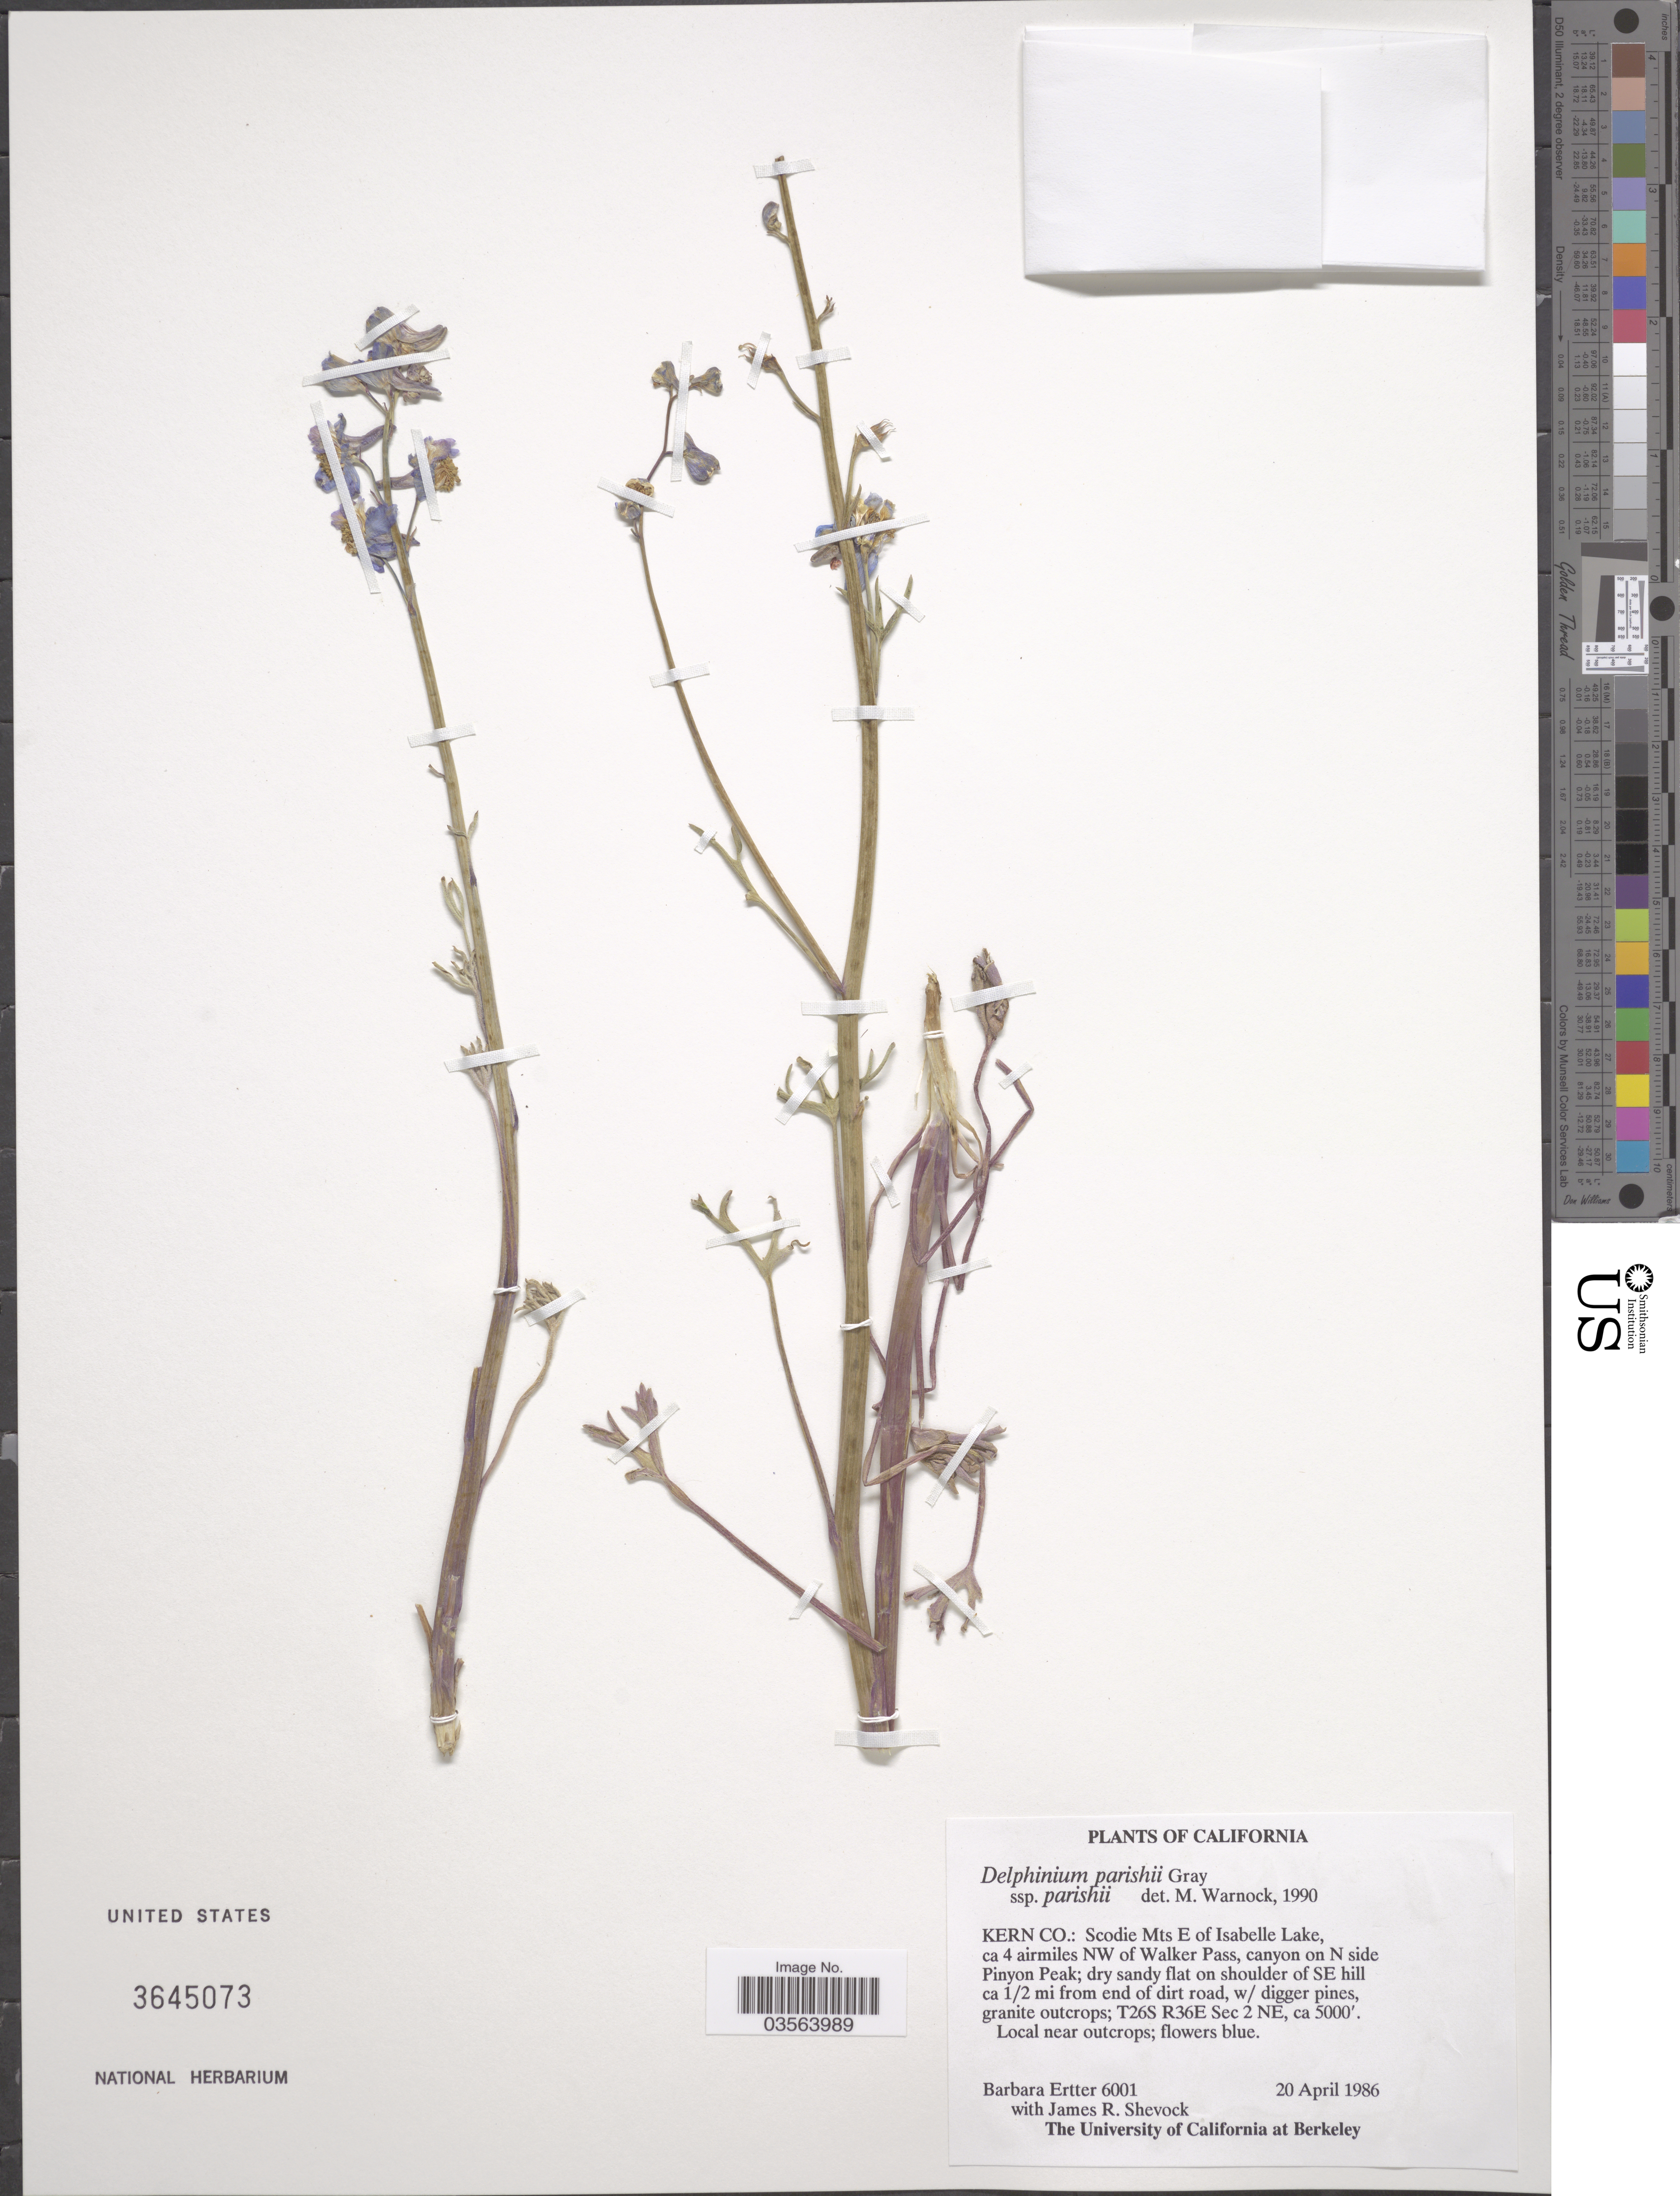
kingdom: Plantae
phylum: Tracheophyta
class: Magnoliopsida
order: Ranunculales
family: Ranunculaceae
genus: Delphinium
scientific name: Delphinium parishii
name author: A. Gray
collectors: B. Ertter & J. R. Shevock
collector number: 6001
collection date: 1986-04-20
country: United States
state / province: California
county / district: Kern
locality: Kern Co.: Scodie Mts E of Isabelle Lake, ca 4 airmiles NW of Walker Pass, canyon on N side Pinyon Peak; dry sandy flat on shoulder of SE hill ca ½ mi from end of dirt road, w/digger pines, granite outcrops; T26S R36E Sec 2 NE.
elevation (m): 1524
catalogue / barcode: US 3645073